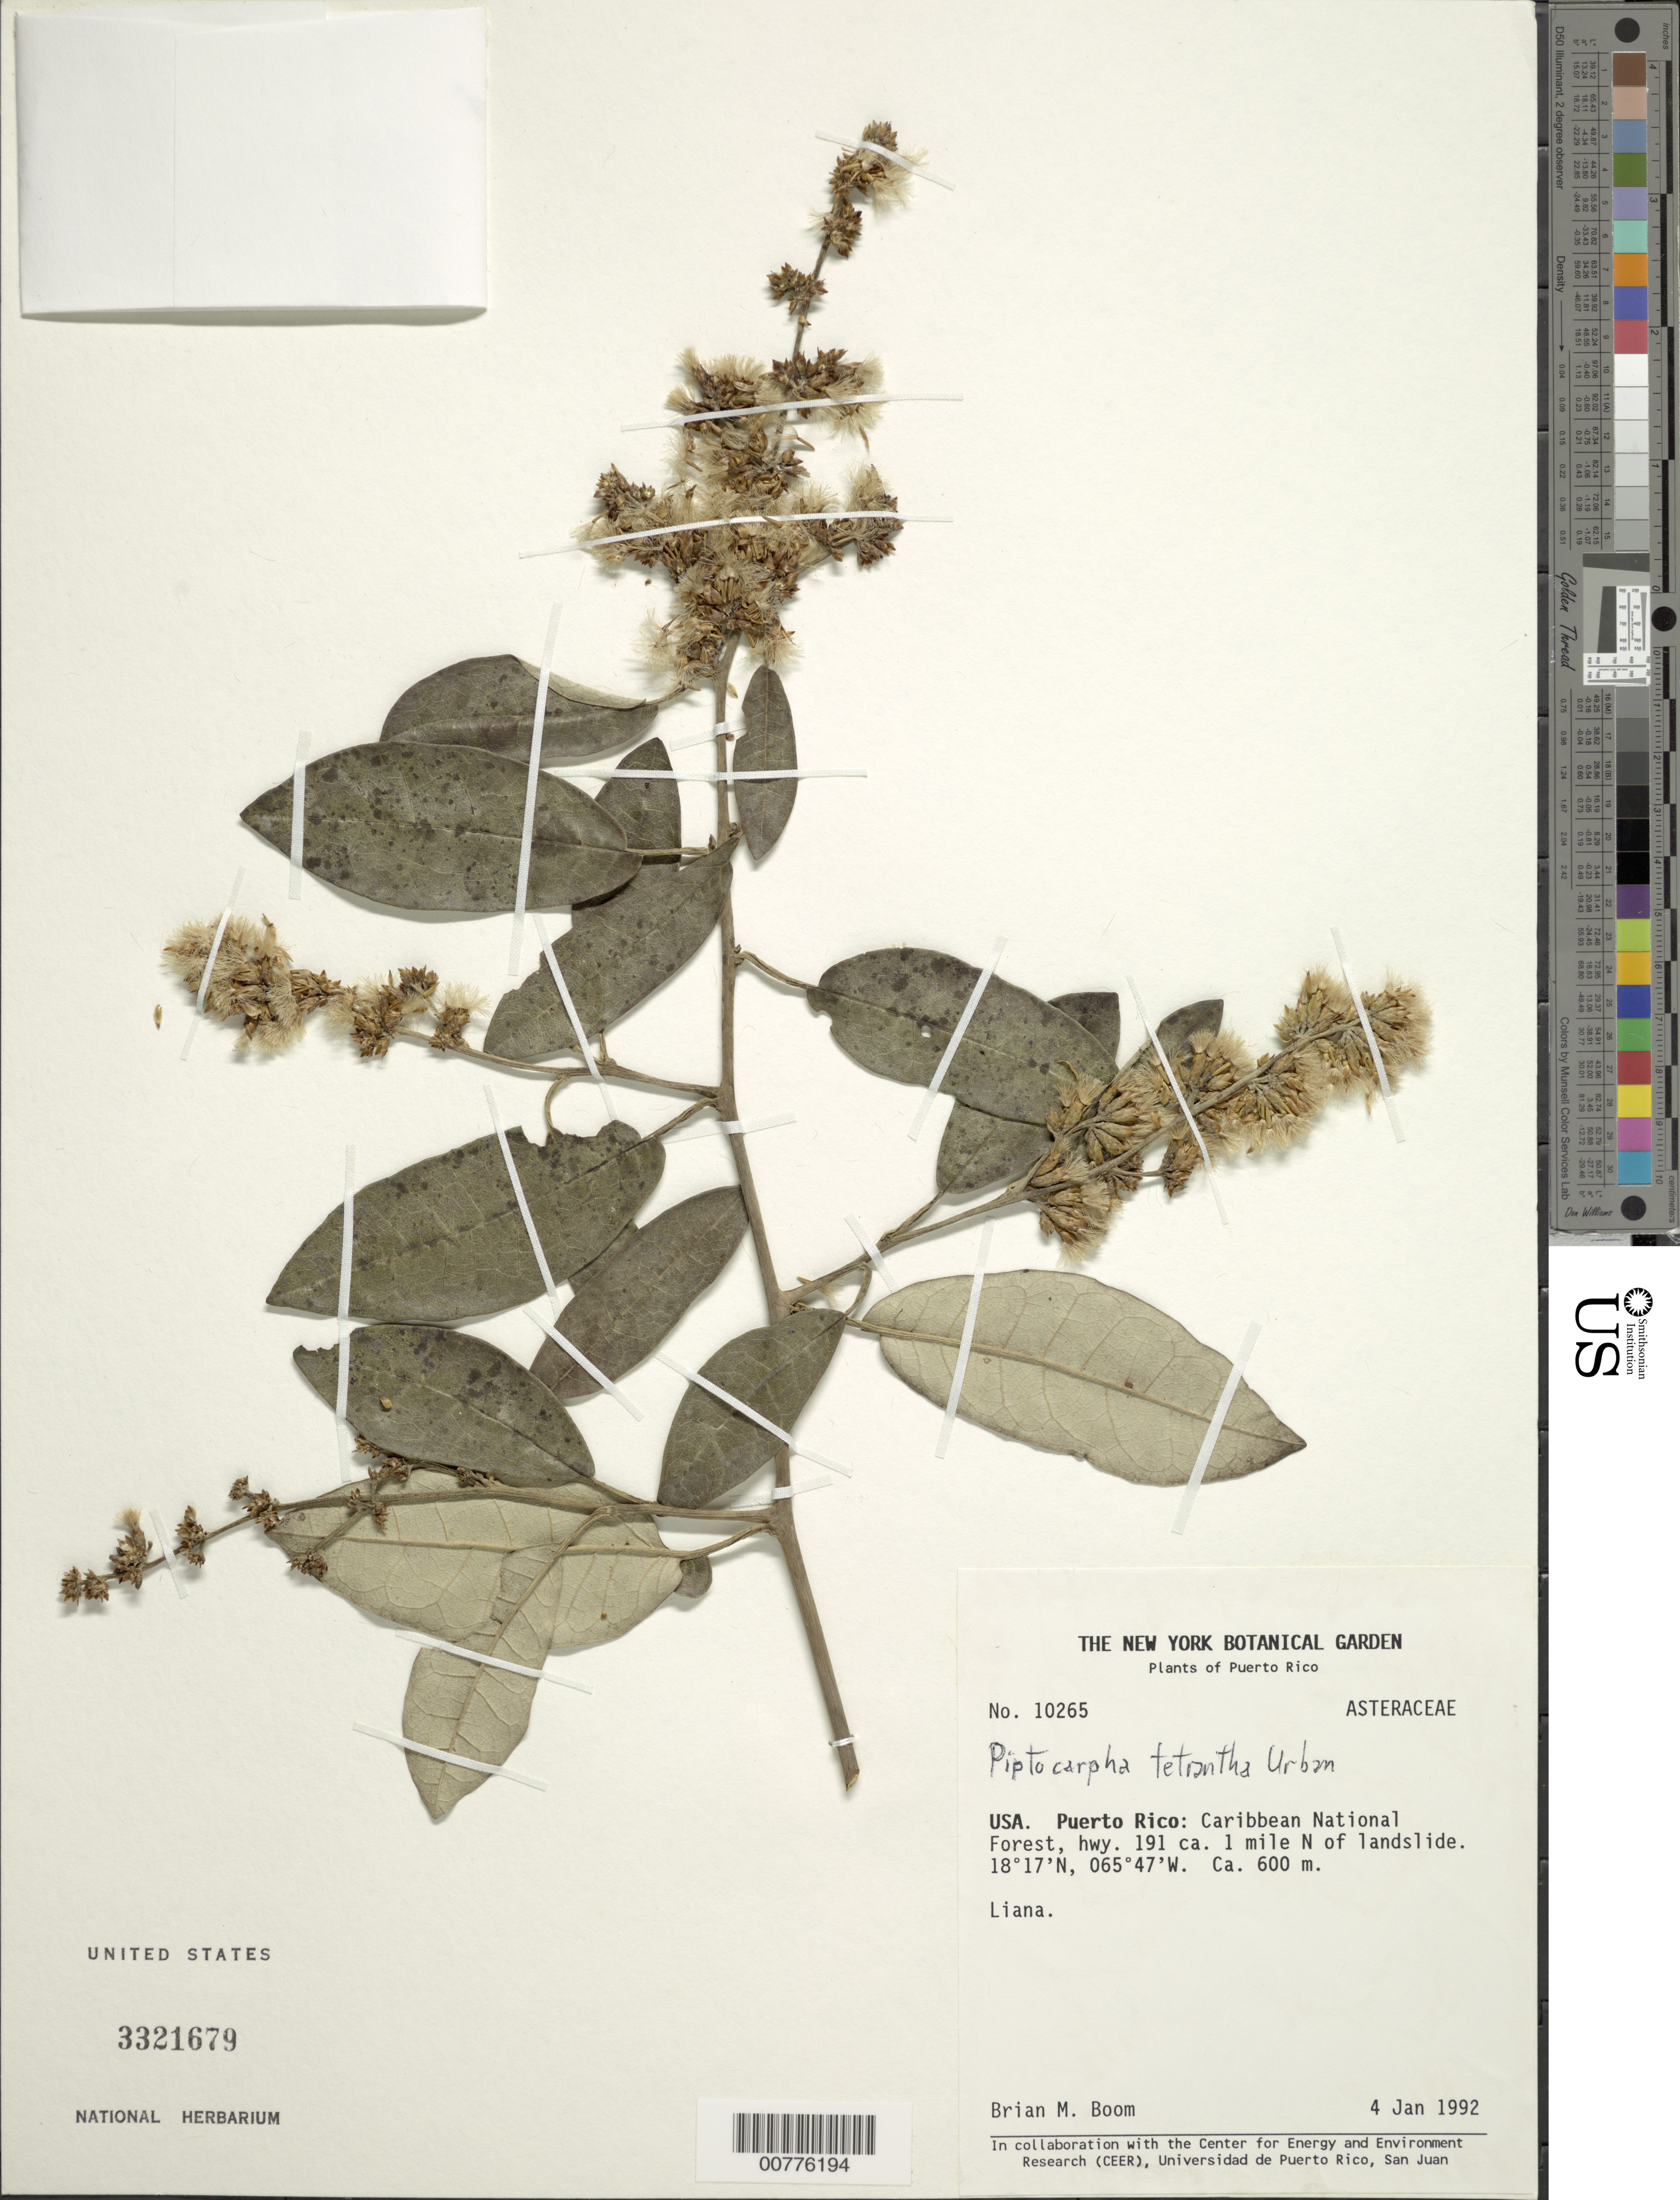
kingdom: Plantae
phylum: Tracheophyta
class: Magnoliopsida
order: Asterales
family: Asteraceae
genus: Piptocarpha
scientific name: Piptocarpha tetrantha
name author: Urb.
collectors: B. M. Boom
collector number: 10265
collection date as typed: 04 Jan 1992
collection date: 1992-01-04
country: Puerto Rico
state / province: Naguabo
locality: Caribbean National Forest, Hwy 191, ca. 1 mile N of landslide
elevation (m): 600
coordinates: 18.28333333, -65.78333333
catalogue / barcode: US 3321679